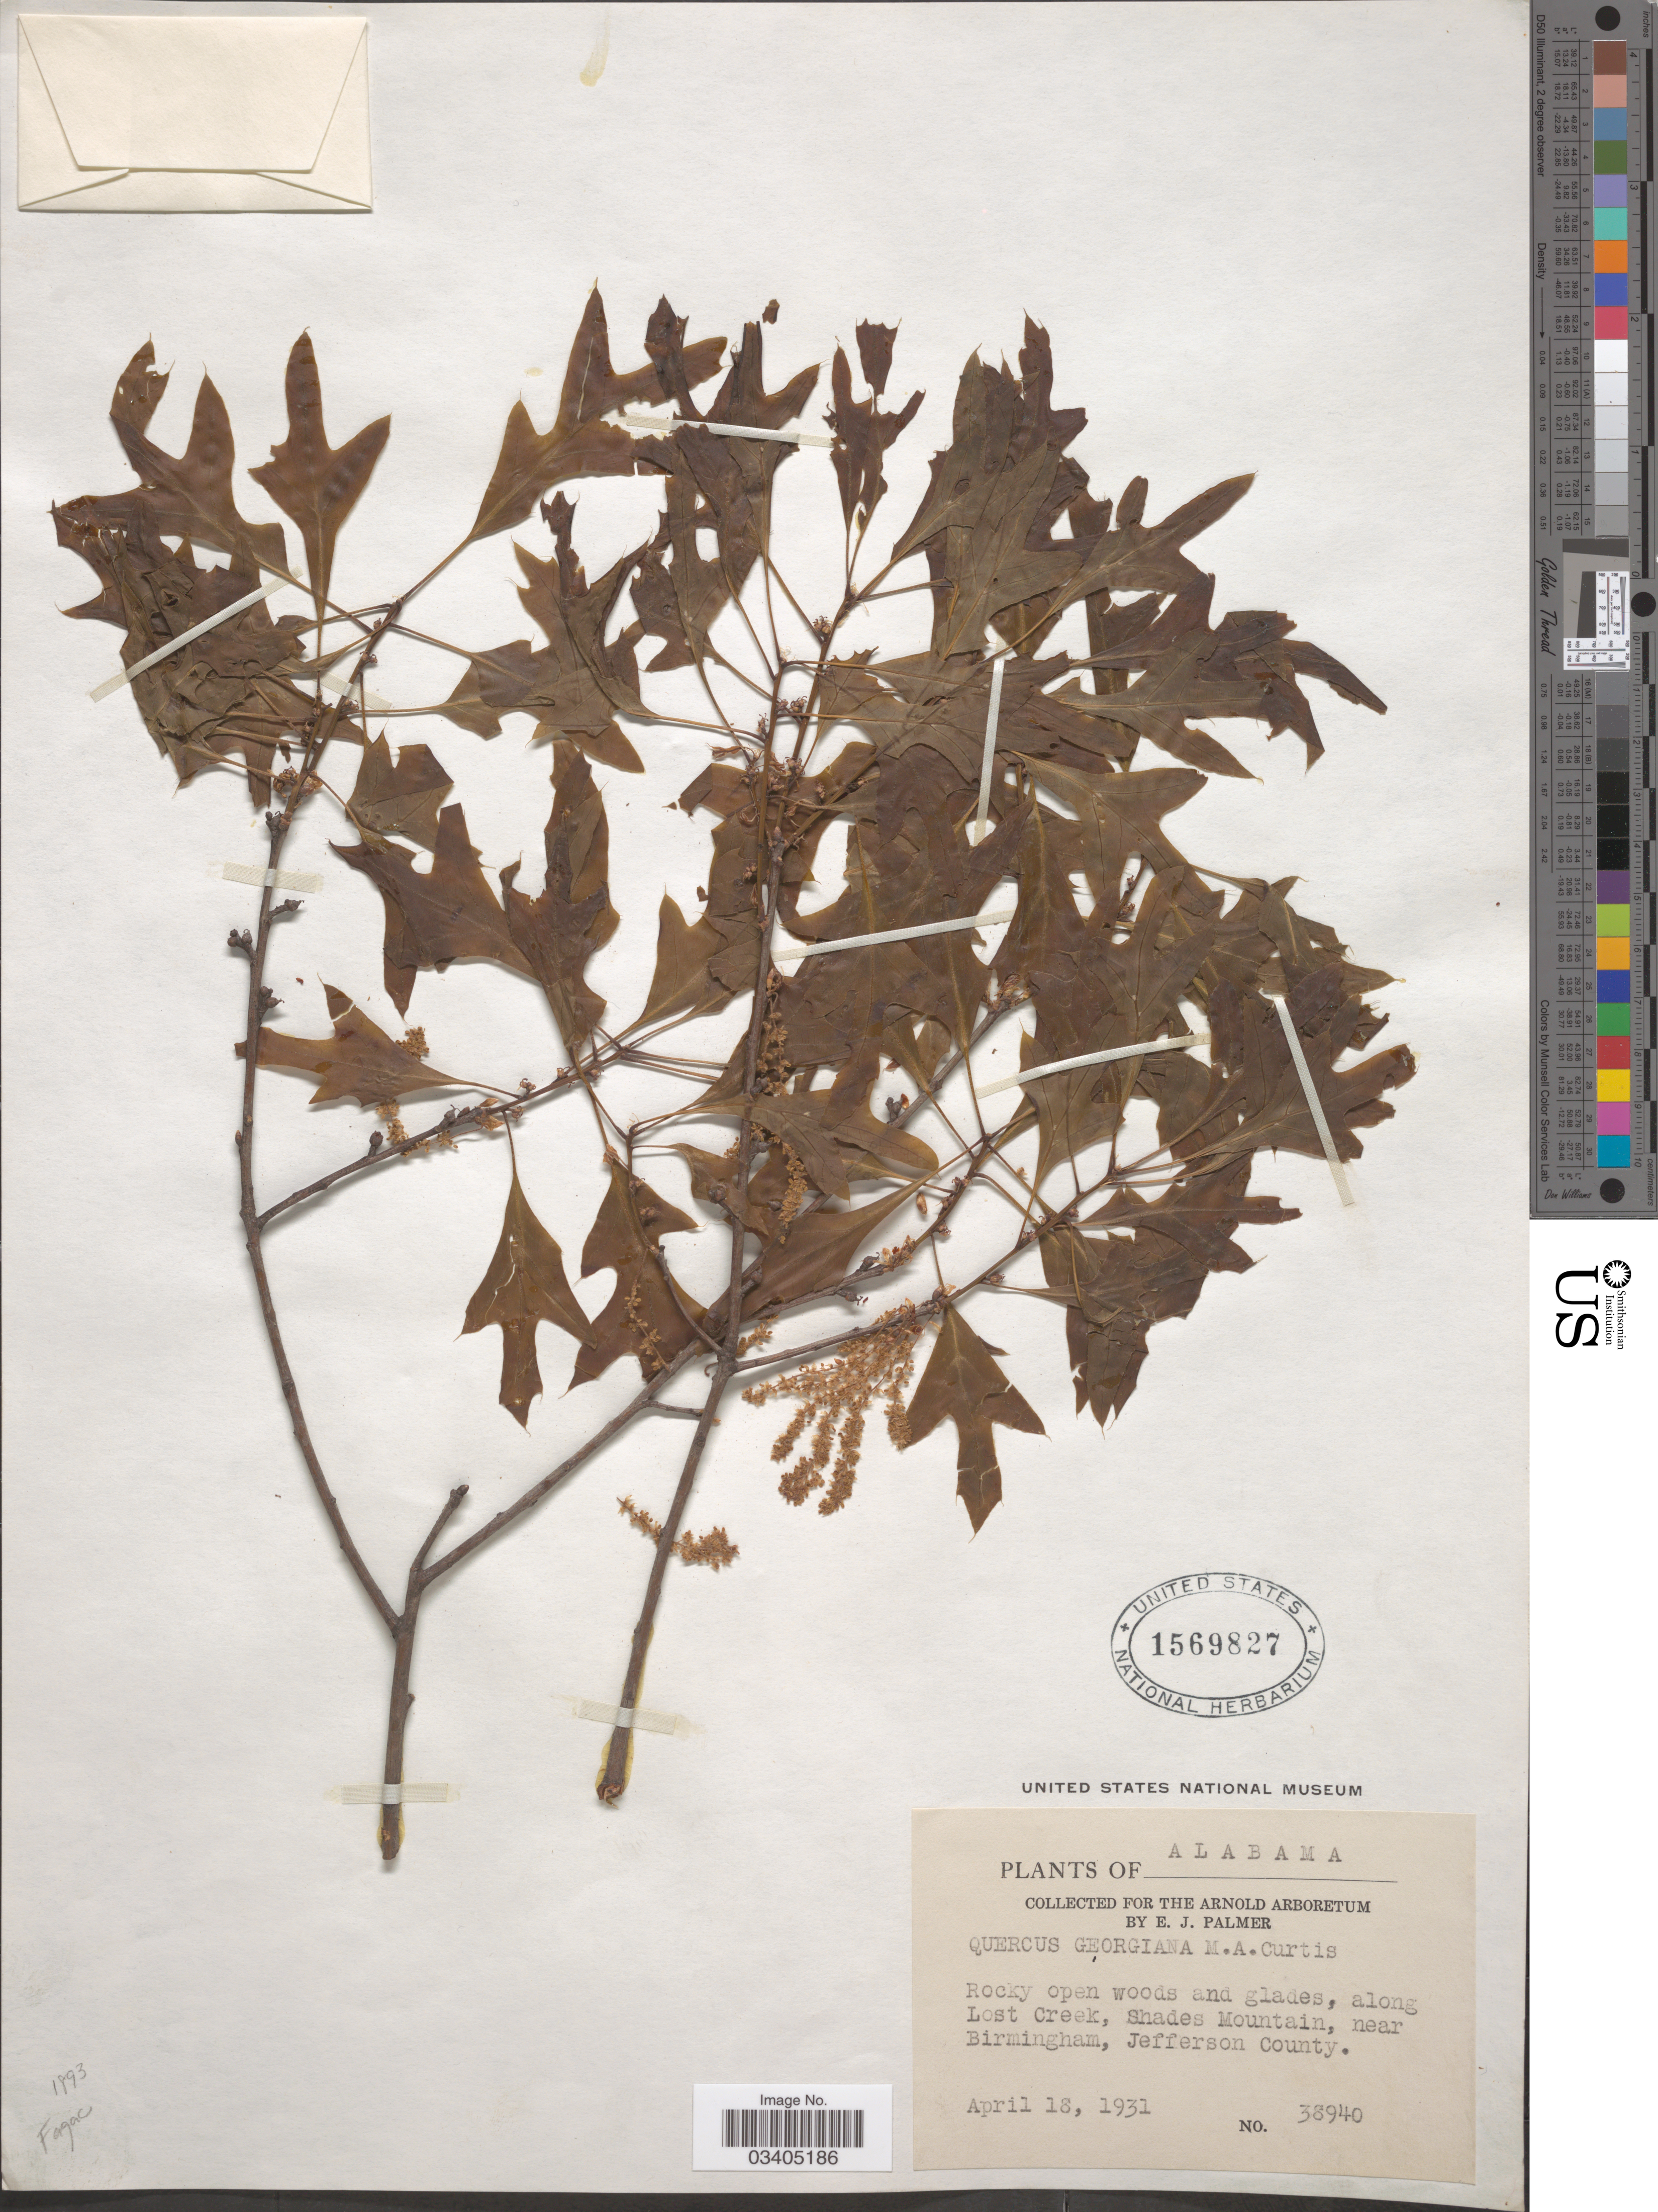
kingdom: Plantae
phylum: Tracheophyta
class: Magnoliopsida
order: Fagales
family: Fagaceae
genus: Quercus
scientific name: Quercus georgiana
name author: M.A. Curtis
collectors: E. J. Palmer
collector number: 38940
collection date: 1931-04-18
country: United States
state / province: Alabama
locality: Rocky open woods and glades, along Lost Creek, Shades Mountain, near Birmingham, Jefferson County.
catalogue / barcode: US 1569827